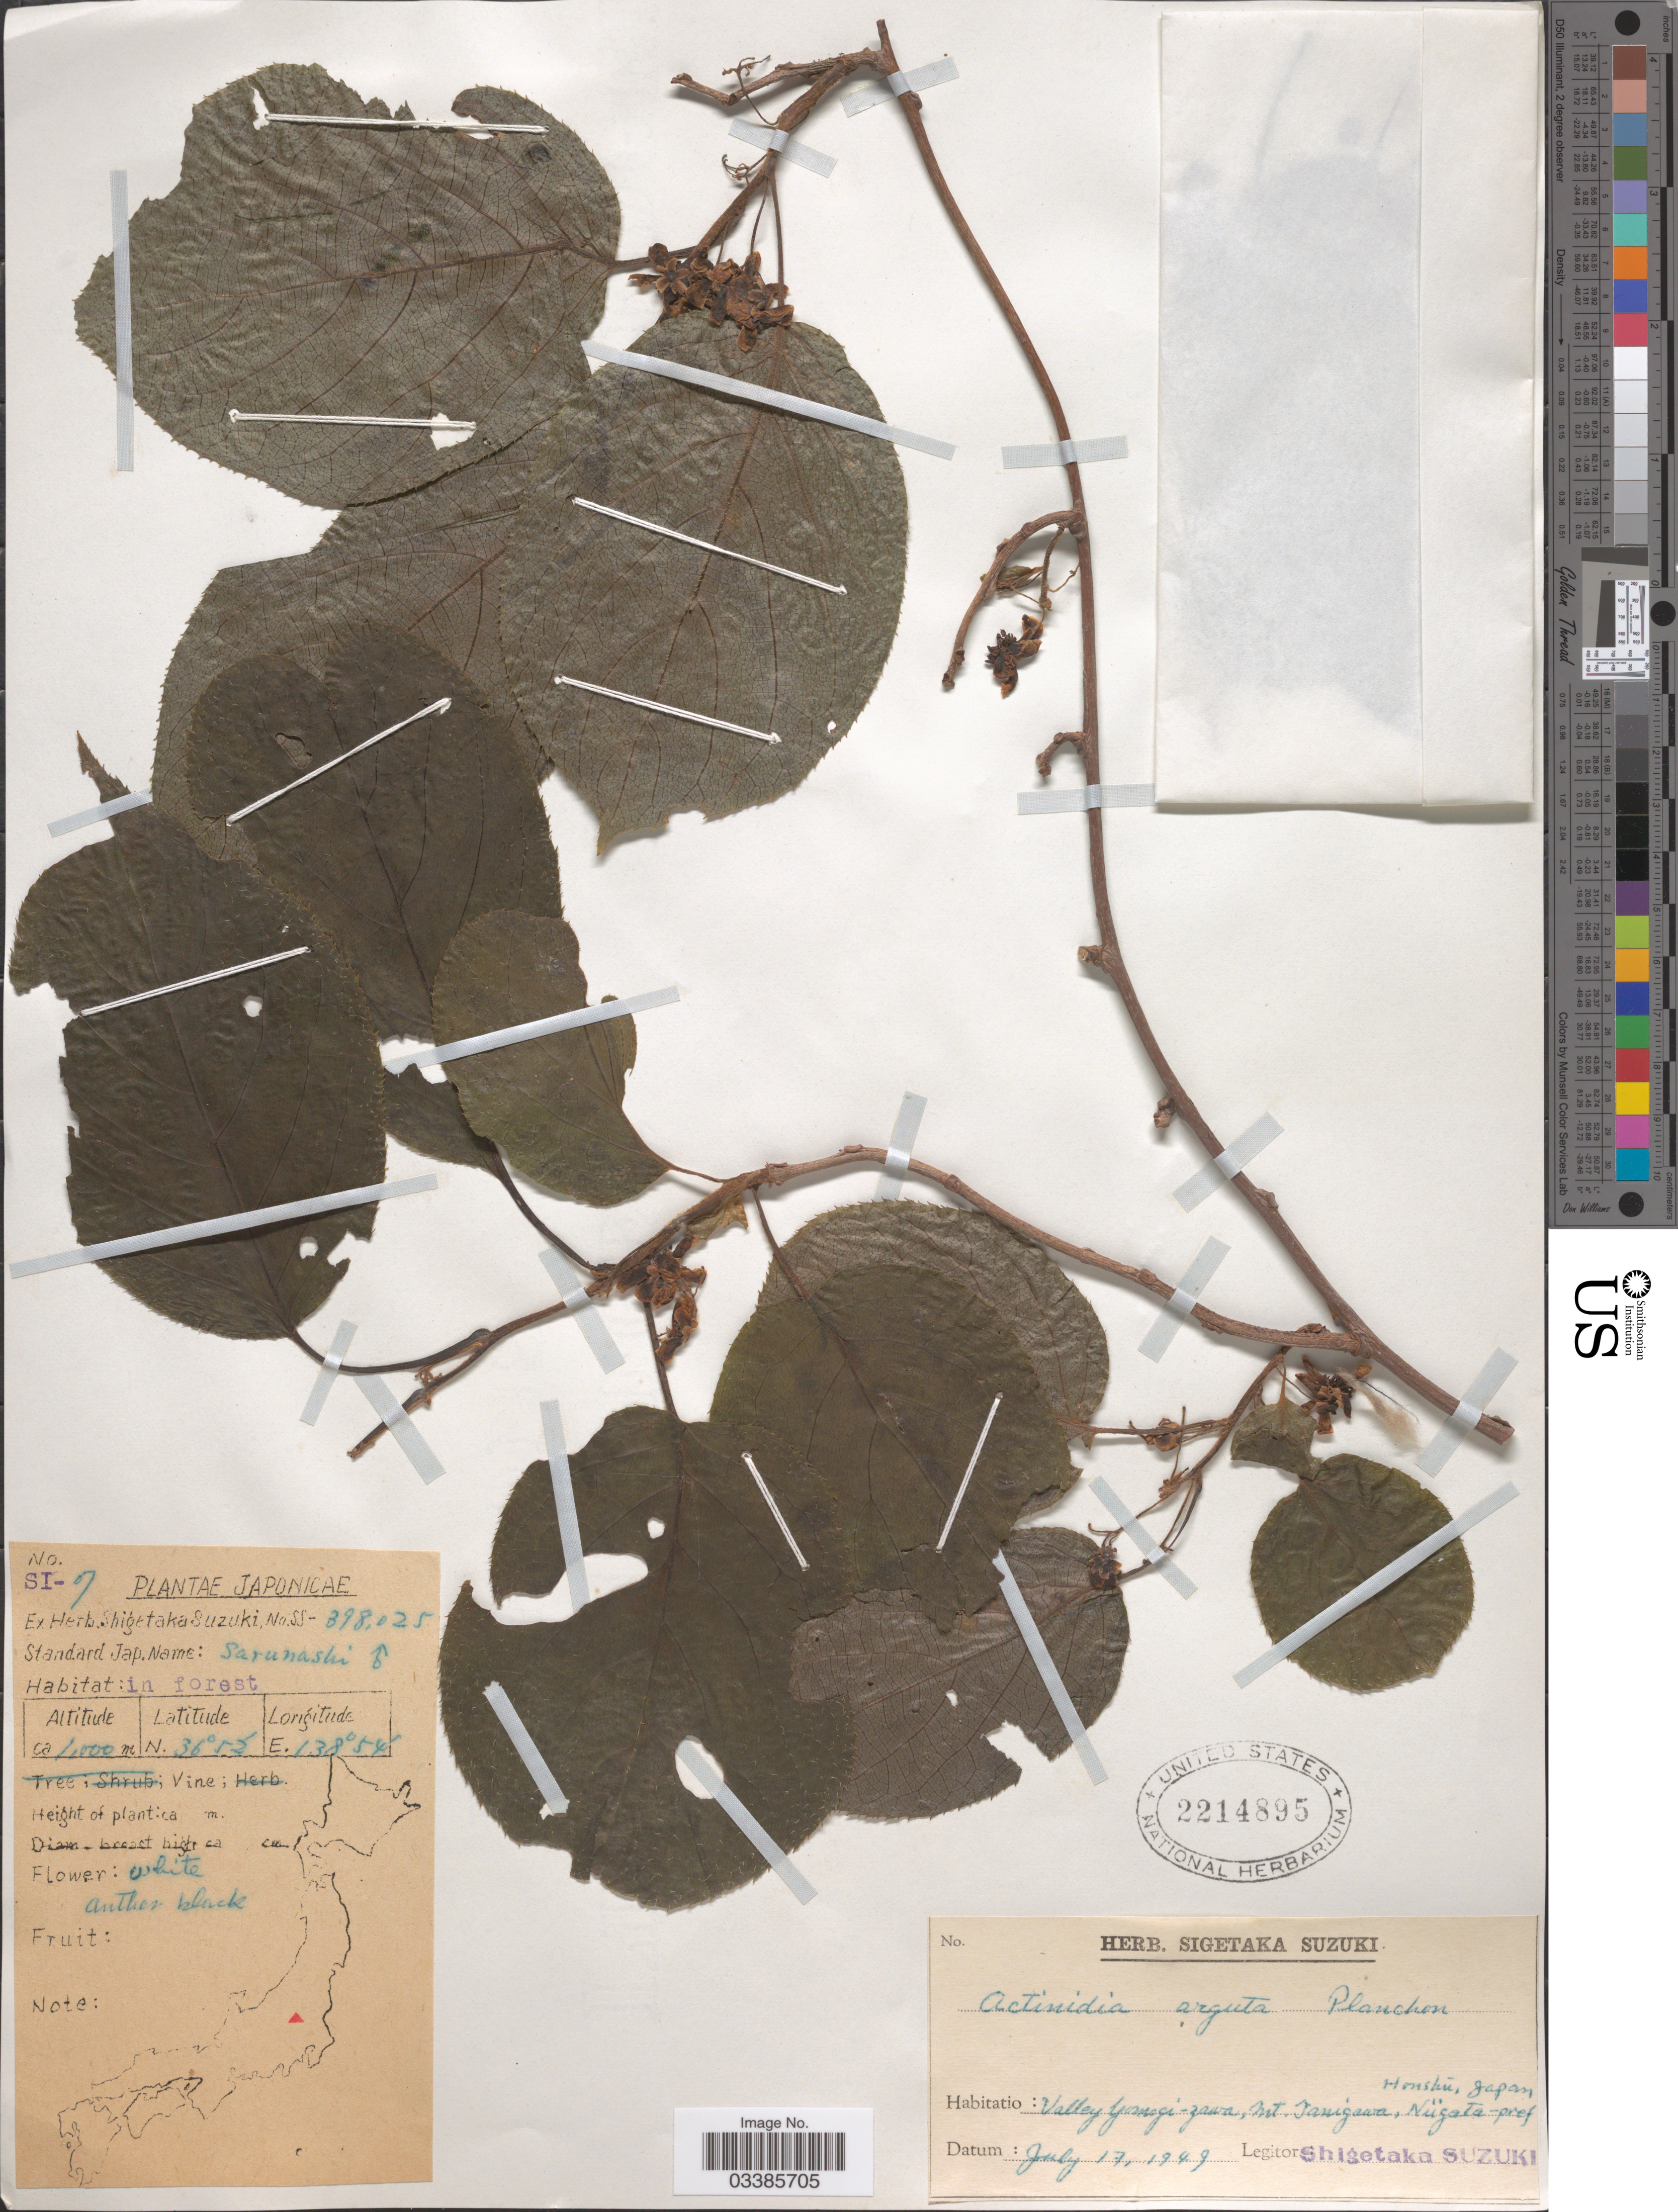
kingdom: Plantae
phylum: Tracheophyta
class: Magnoliopsida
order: Ericales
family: Actinidiaceae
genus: Actinidia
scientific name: Actinidia arguta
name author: (Siebold & Zucc.) Planch. ex Miq.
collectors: S. Suzuki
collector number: SI-7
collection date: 1949-07-17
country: Japan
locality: Valley Yomogi-zawa, Mt. Tanigawa, Niigata-pref. Honshū.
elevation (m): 1000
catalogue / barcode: US 2214895